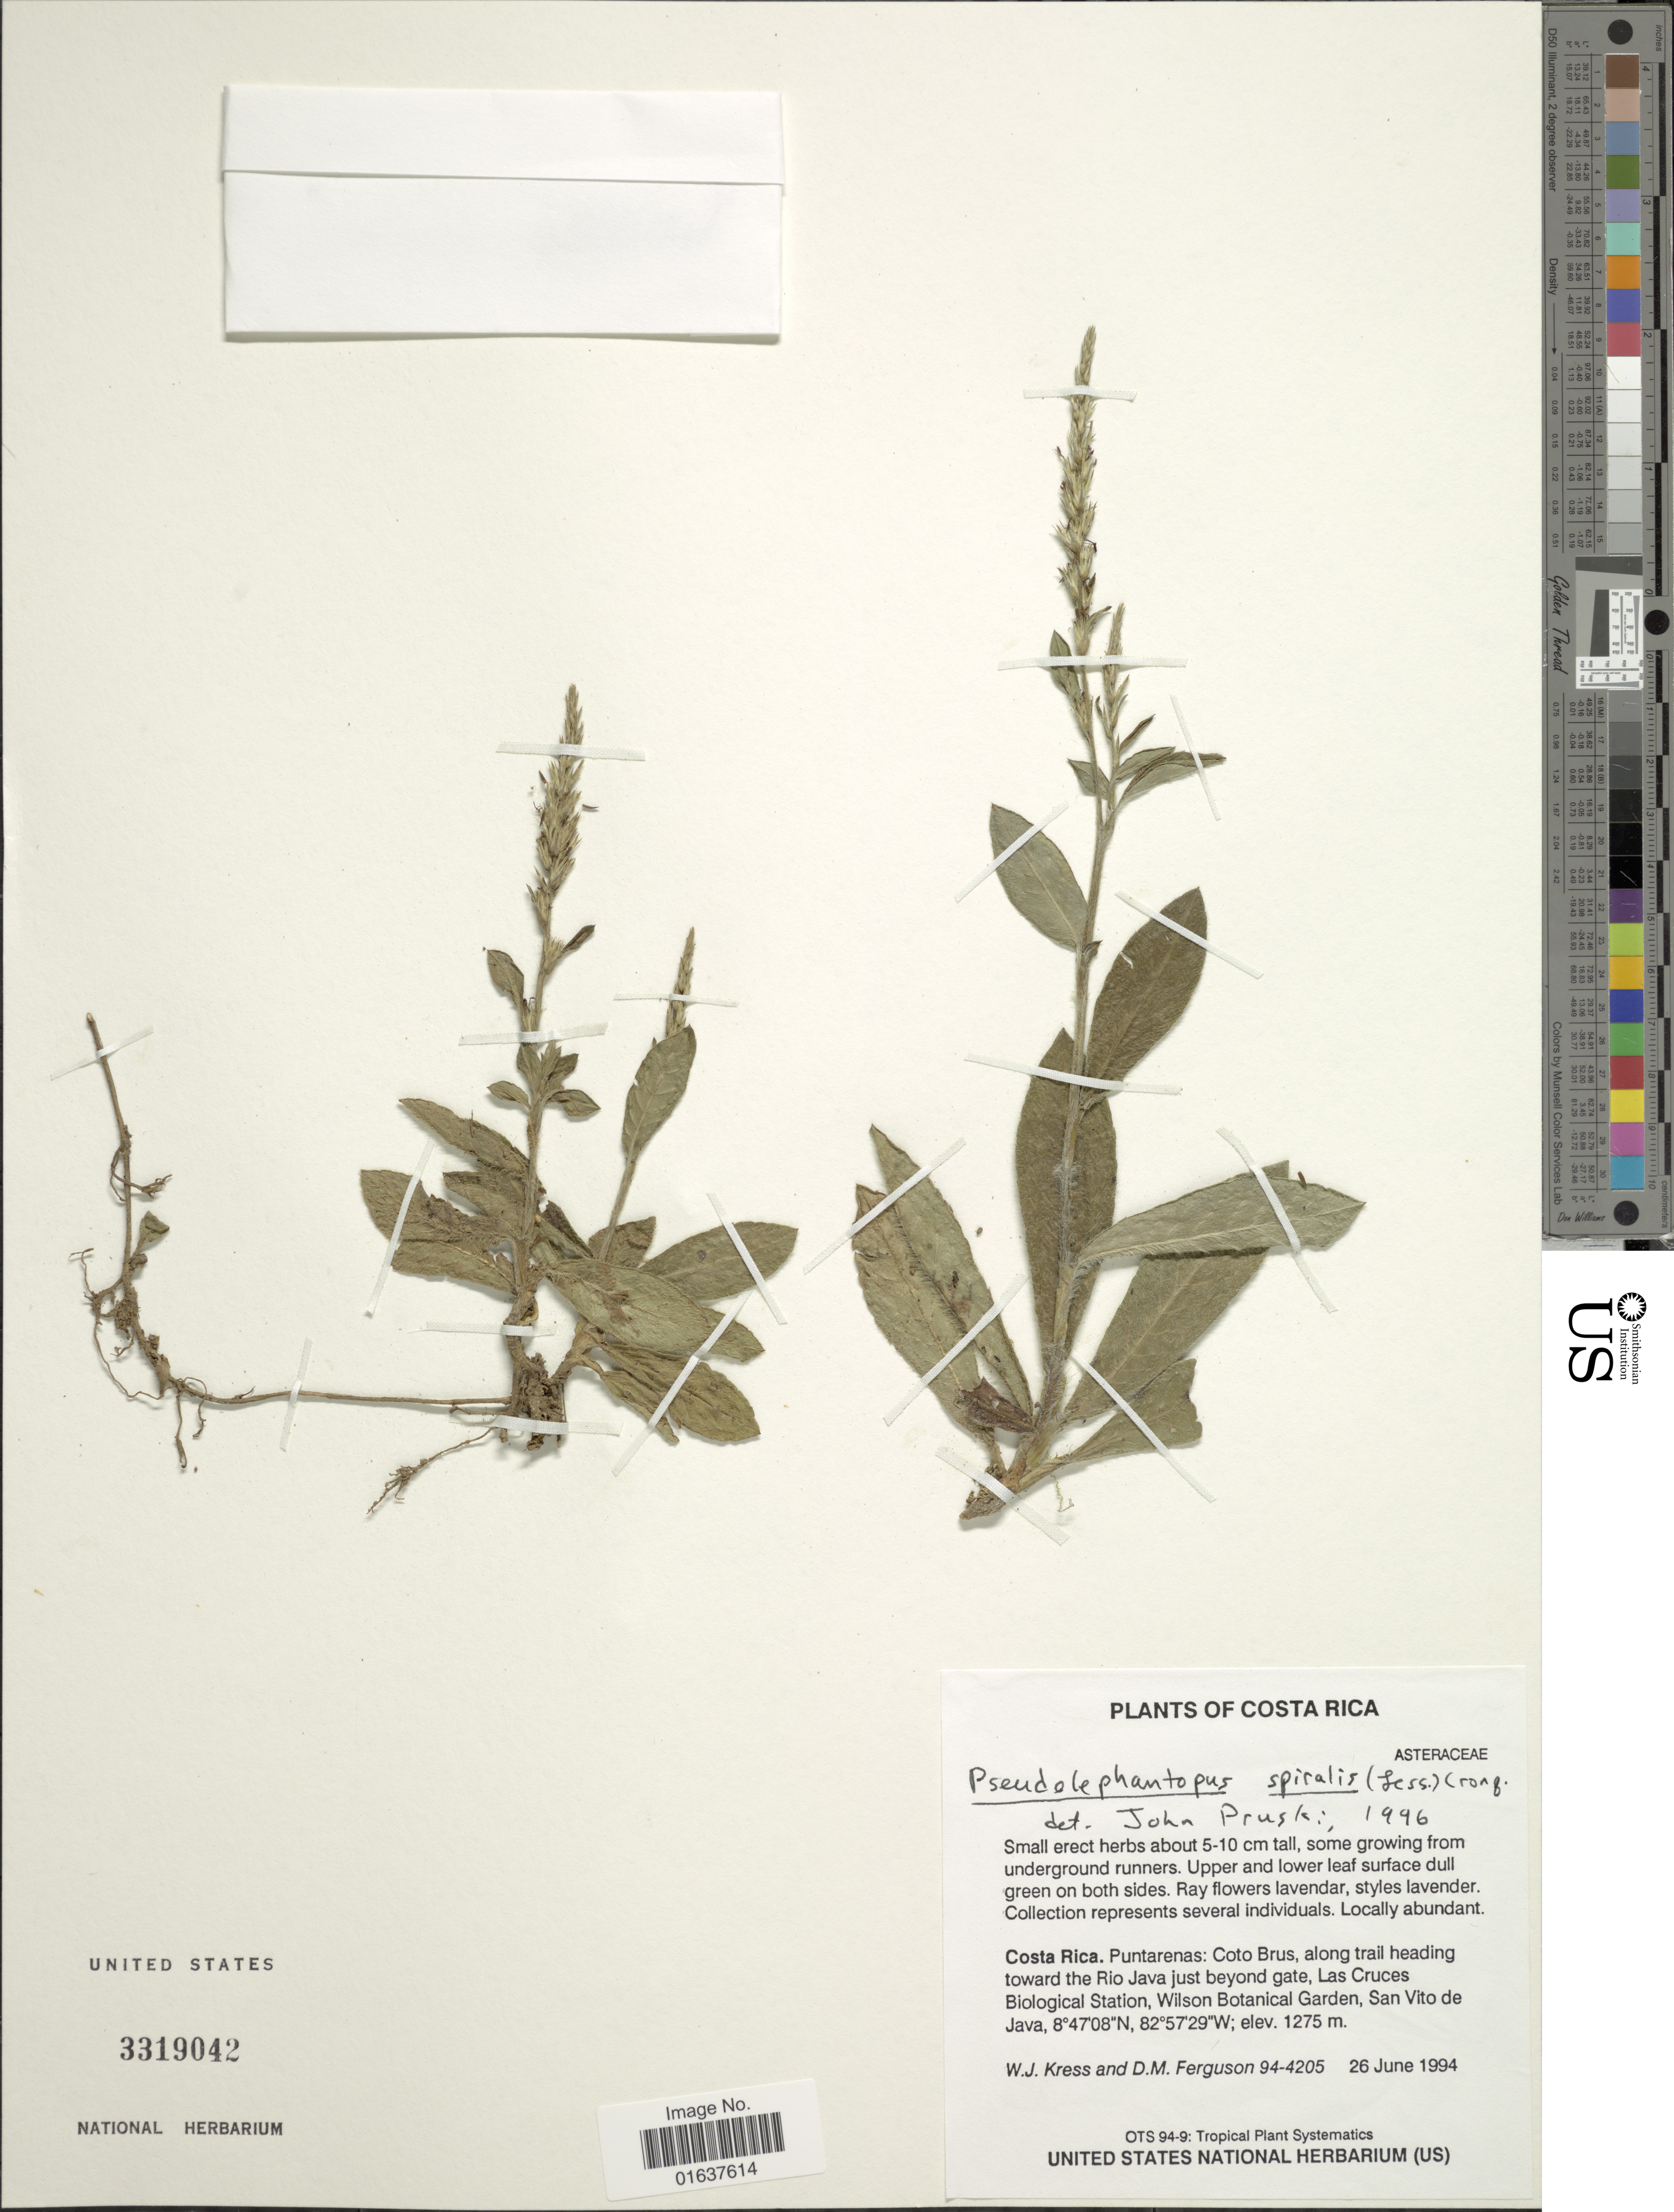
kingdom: Plantae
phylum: Tracheophyta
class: Magnoliopsida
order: Asterales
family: Asteraceae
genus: Pseudelephantopus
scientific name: Pseudelephantopus spiralis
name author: (Less.) Cronquist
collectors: W. J. Kress & D. M. Ferguson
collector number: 94-4205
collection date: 1994-06-26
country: Costa Rica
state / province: Puntarenas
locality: Coto Brus, along trail heading toward the Rio Java just beyond gate, Las Cruces Biological Station, Wilson Botanical Garden, San Vito de Java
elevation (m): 1275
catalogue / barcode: US 3319042